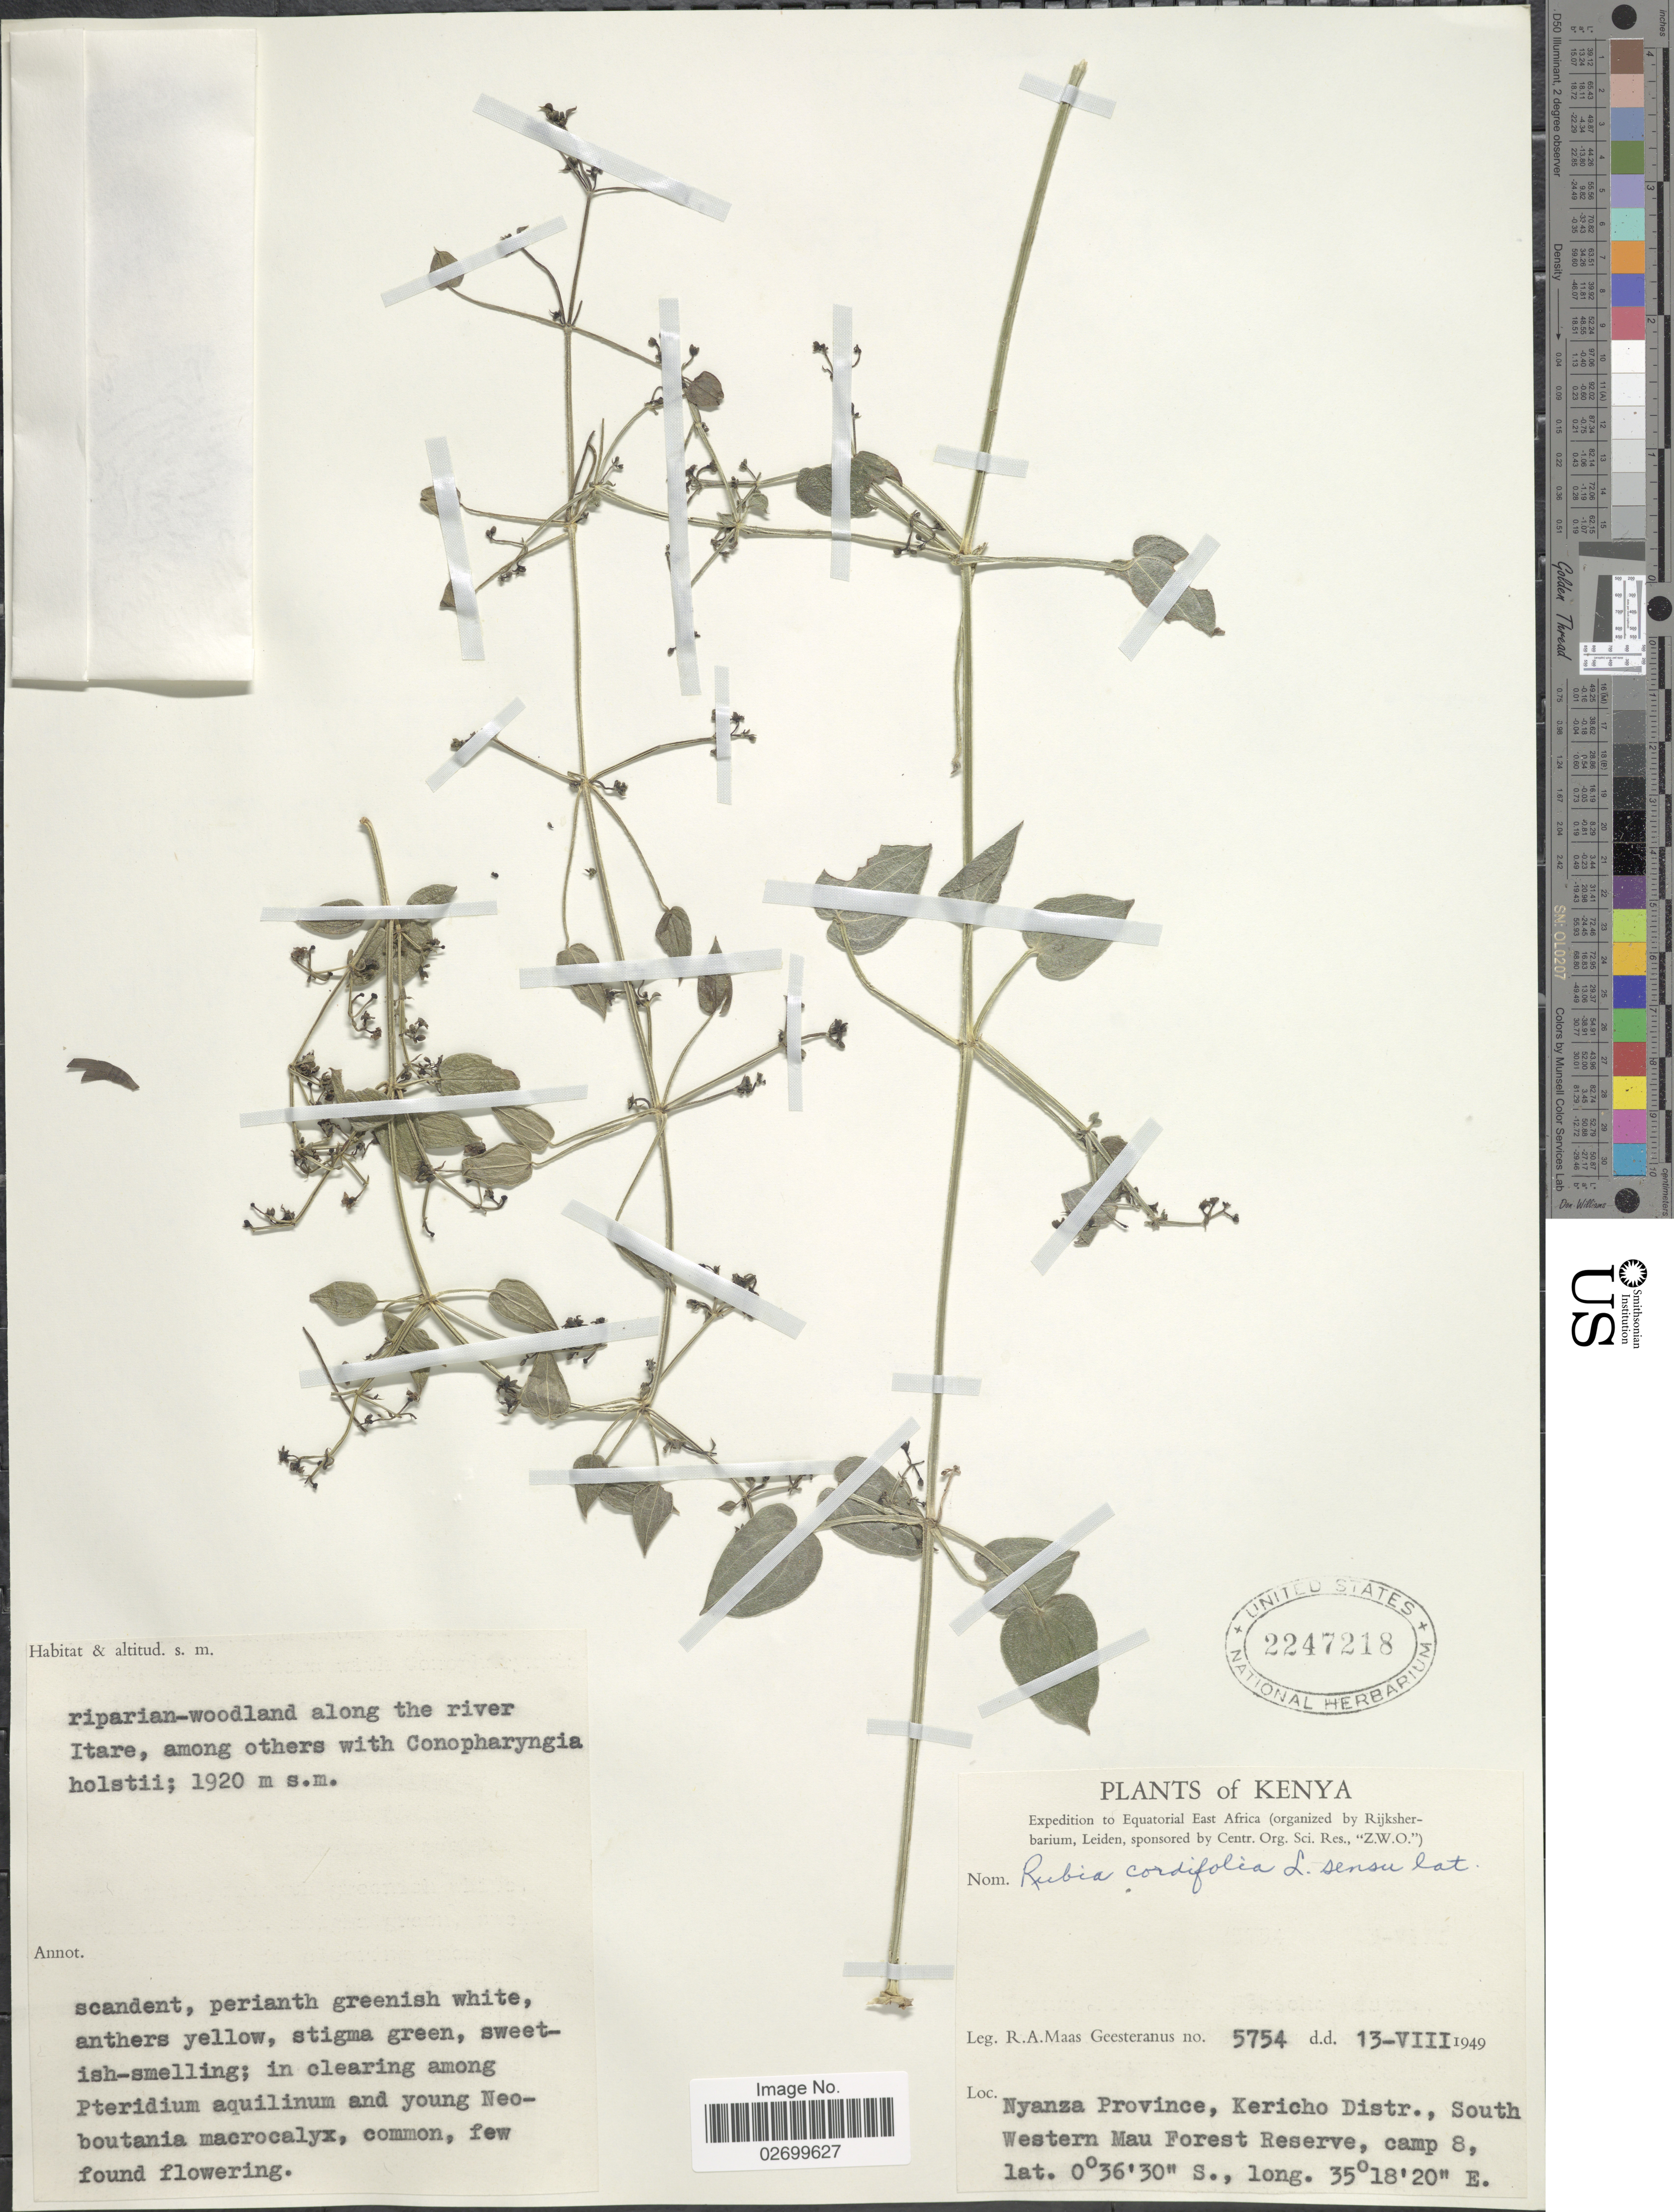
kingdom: Plantae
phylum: Tracheophyta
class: Magnoliopsida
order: Gentianales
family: Rubiaceae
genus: Rubia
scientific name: Rubia cordifolia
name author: L.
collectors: R. A. Maas Geesteranus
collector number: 5754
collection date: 1949-08-13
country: Kenya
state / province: Kericho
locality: Kericho Distr., South Western Mau Forest Reserve, camp 8.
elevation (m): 1920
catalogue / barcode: US 2247218